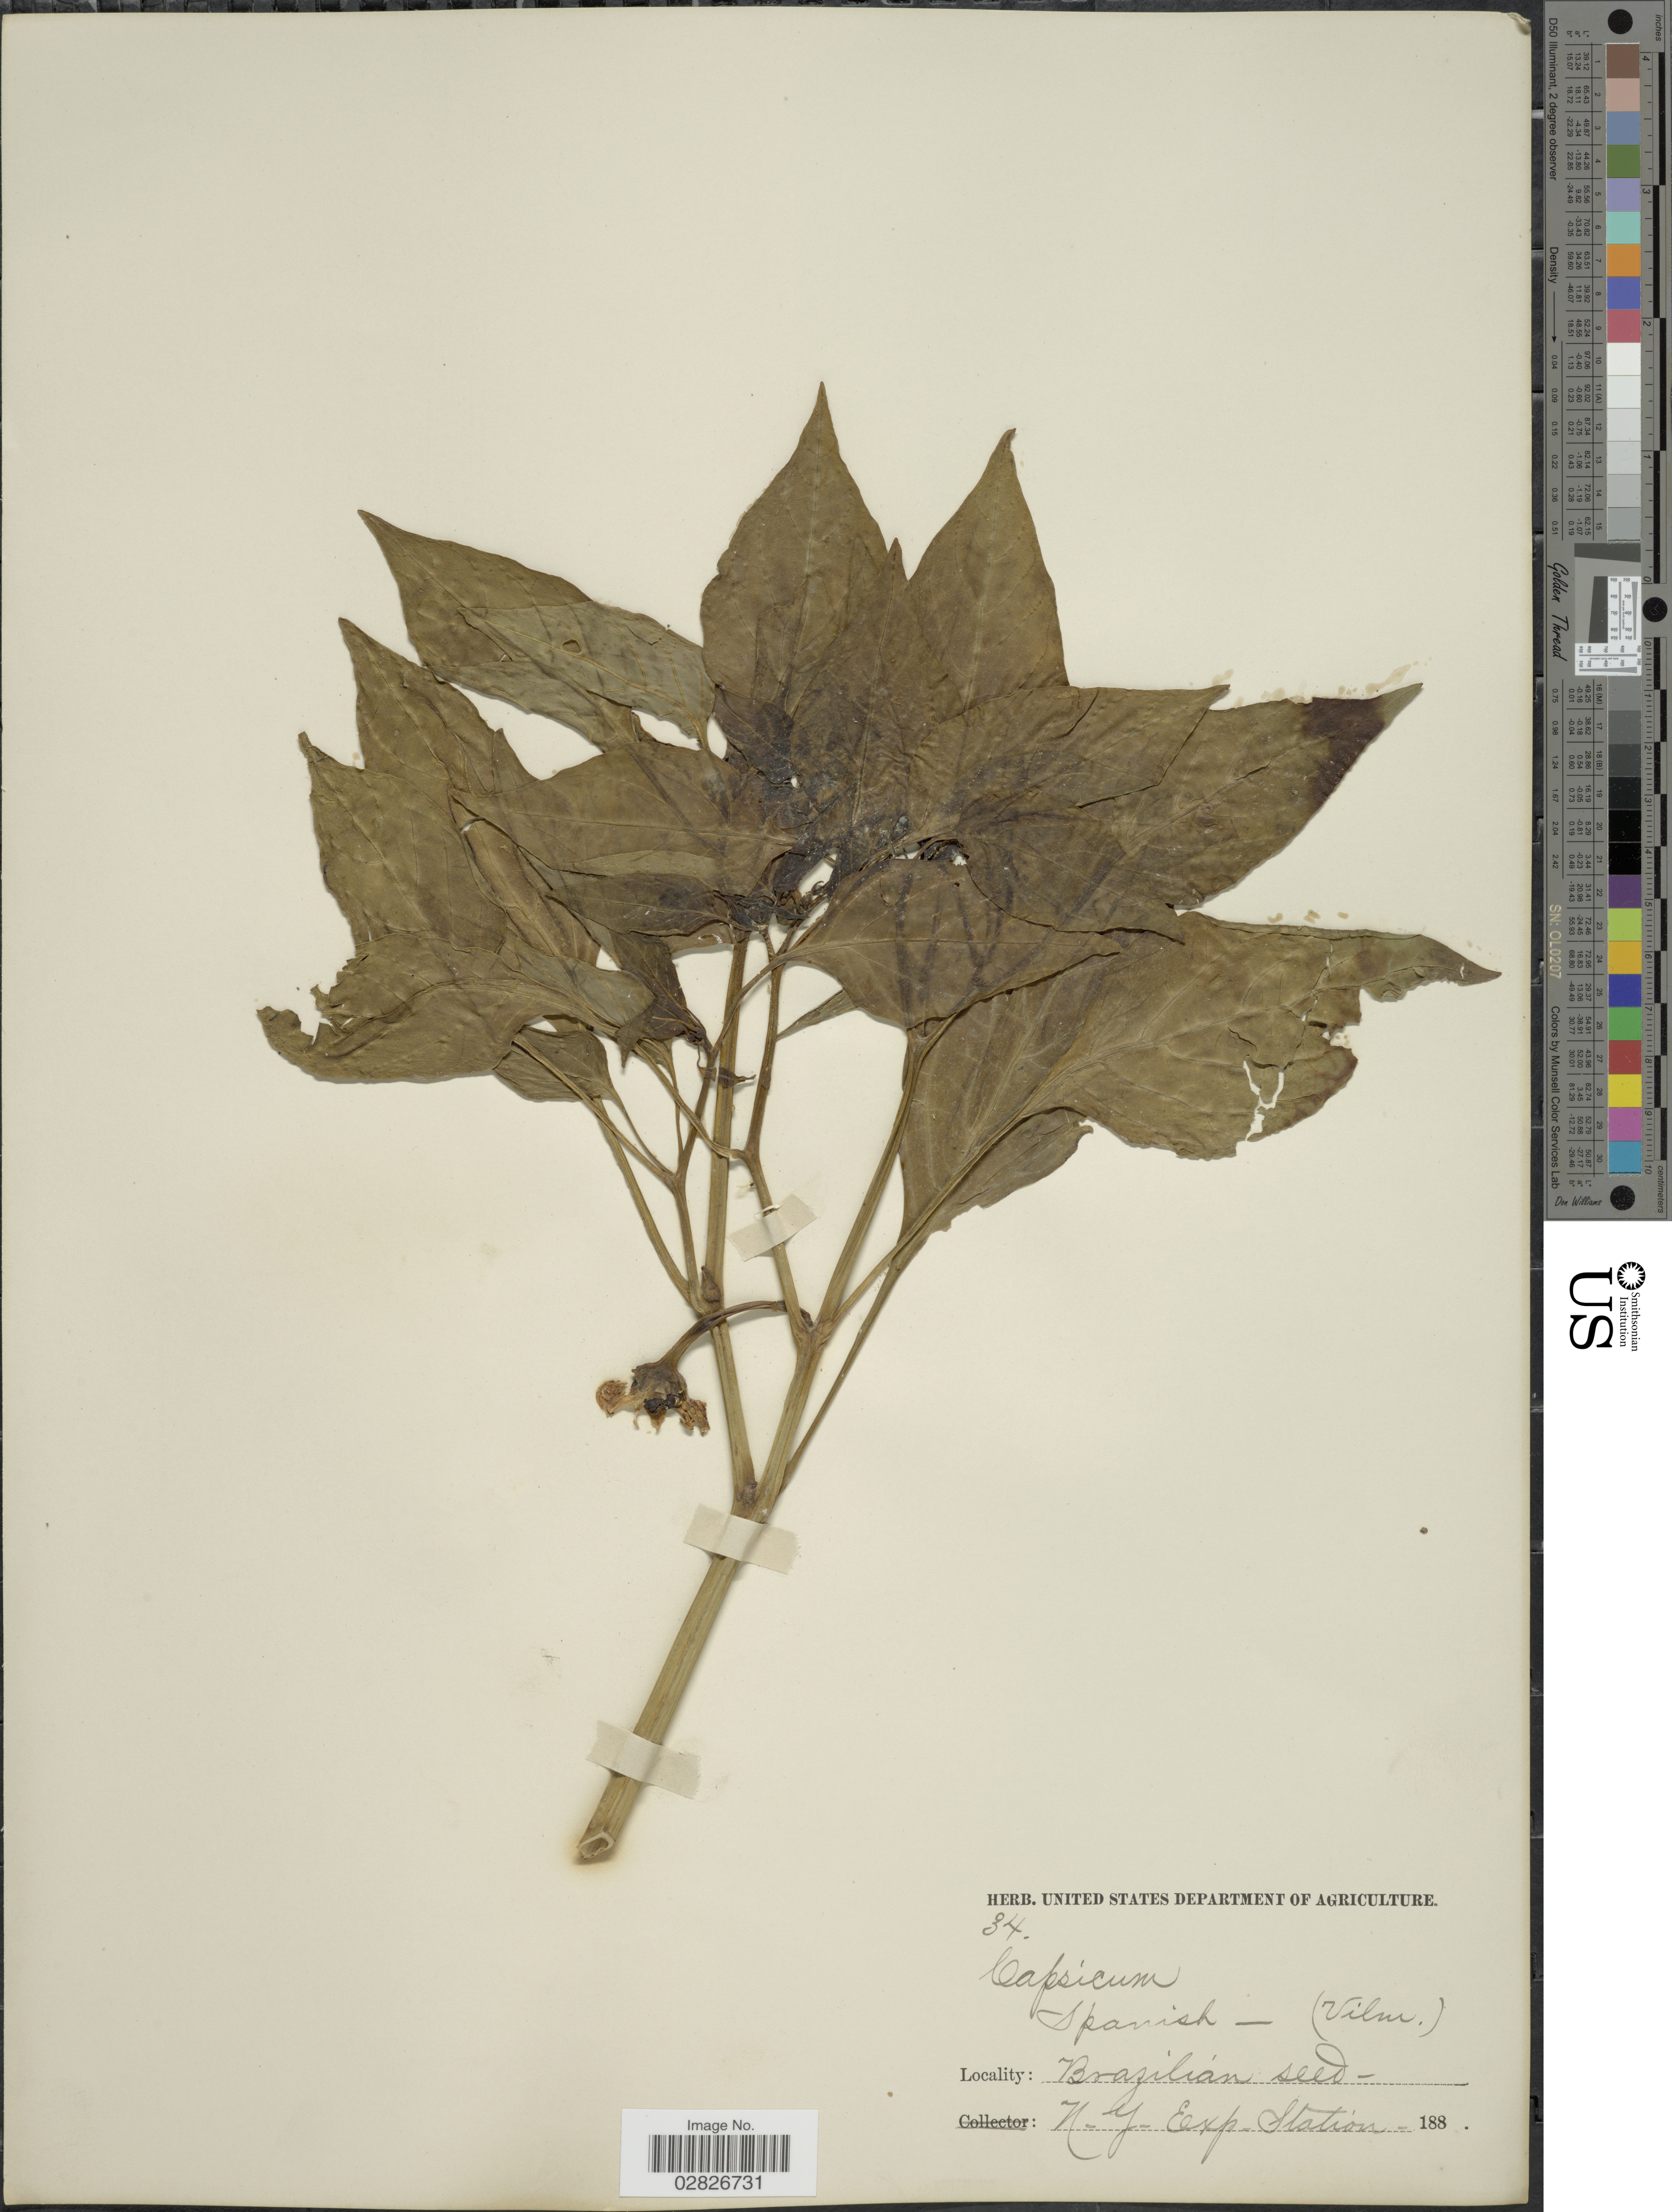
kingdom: Plantae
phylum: Tracheophyta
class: Magnoliopsida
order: Solanales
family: Solanaceae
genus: Capsicum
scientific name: Capsicum sp.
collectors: Facchini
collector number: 34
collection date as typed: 188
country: United States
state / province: New York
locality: N-Y-Exp-Station.